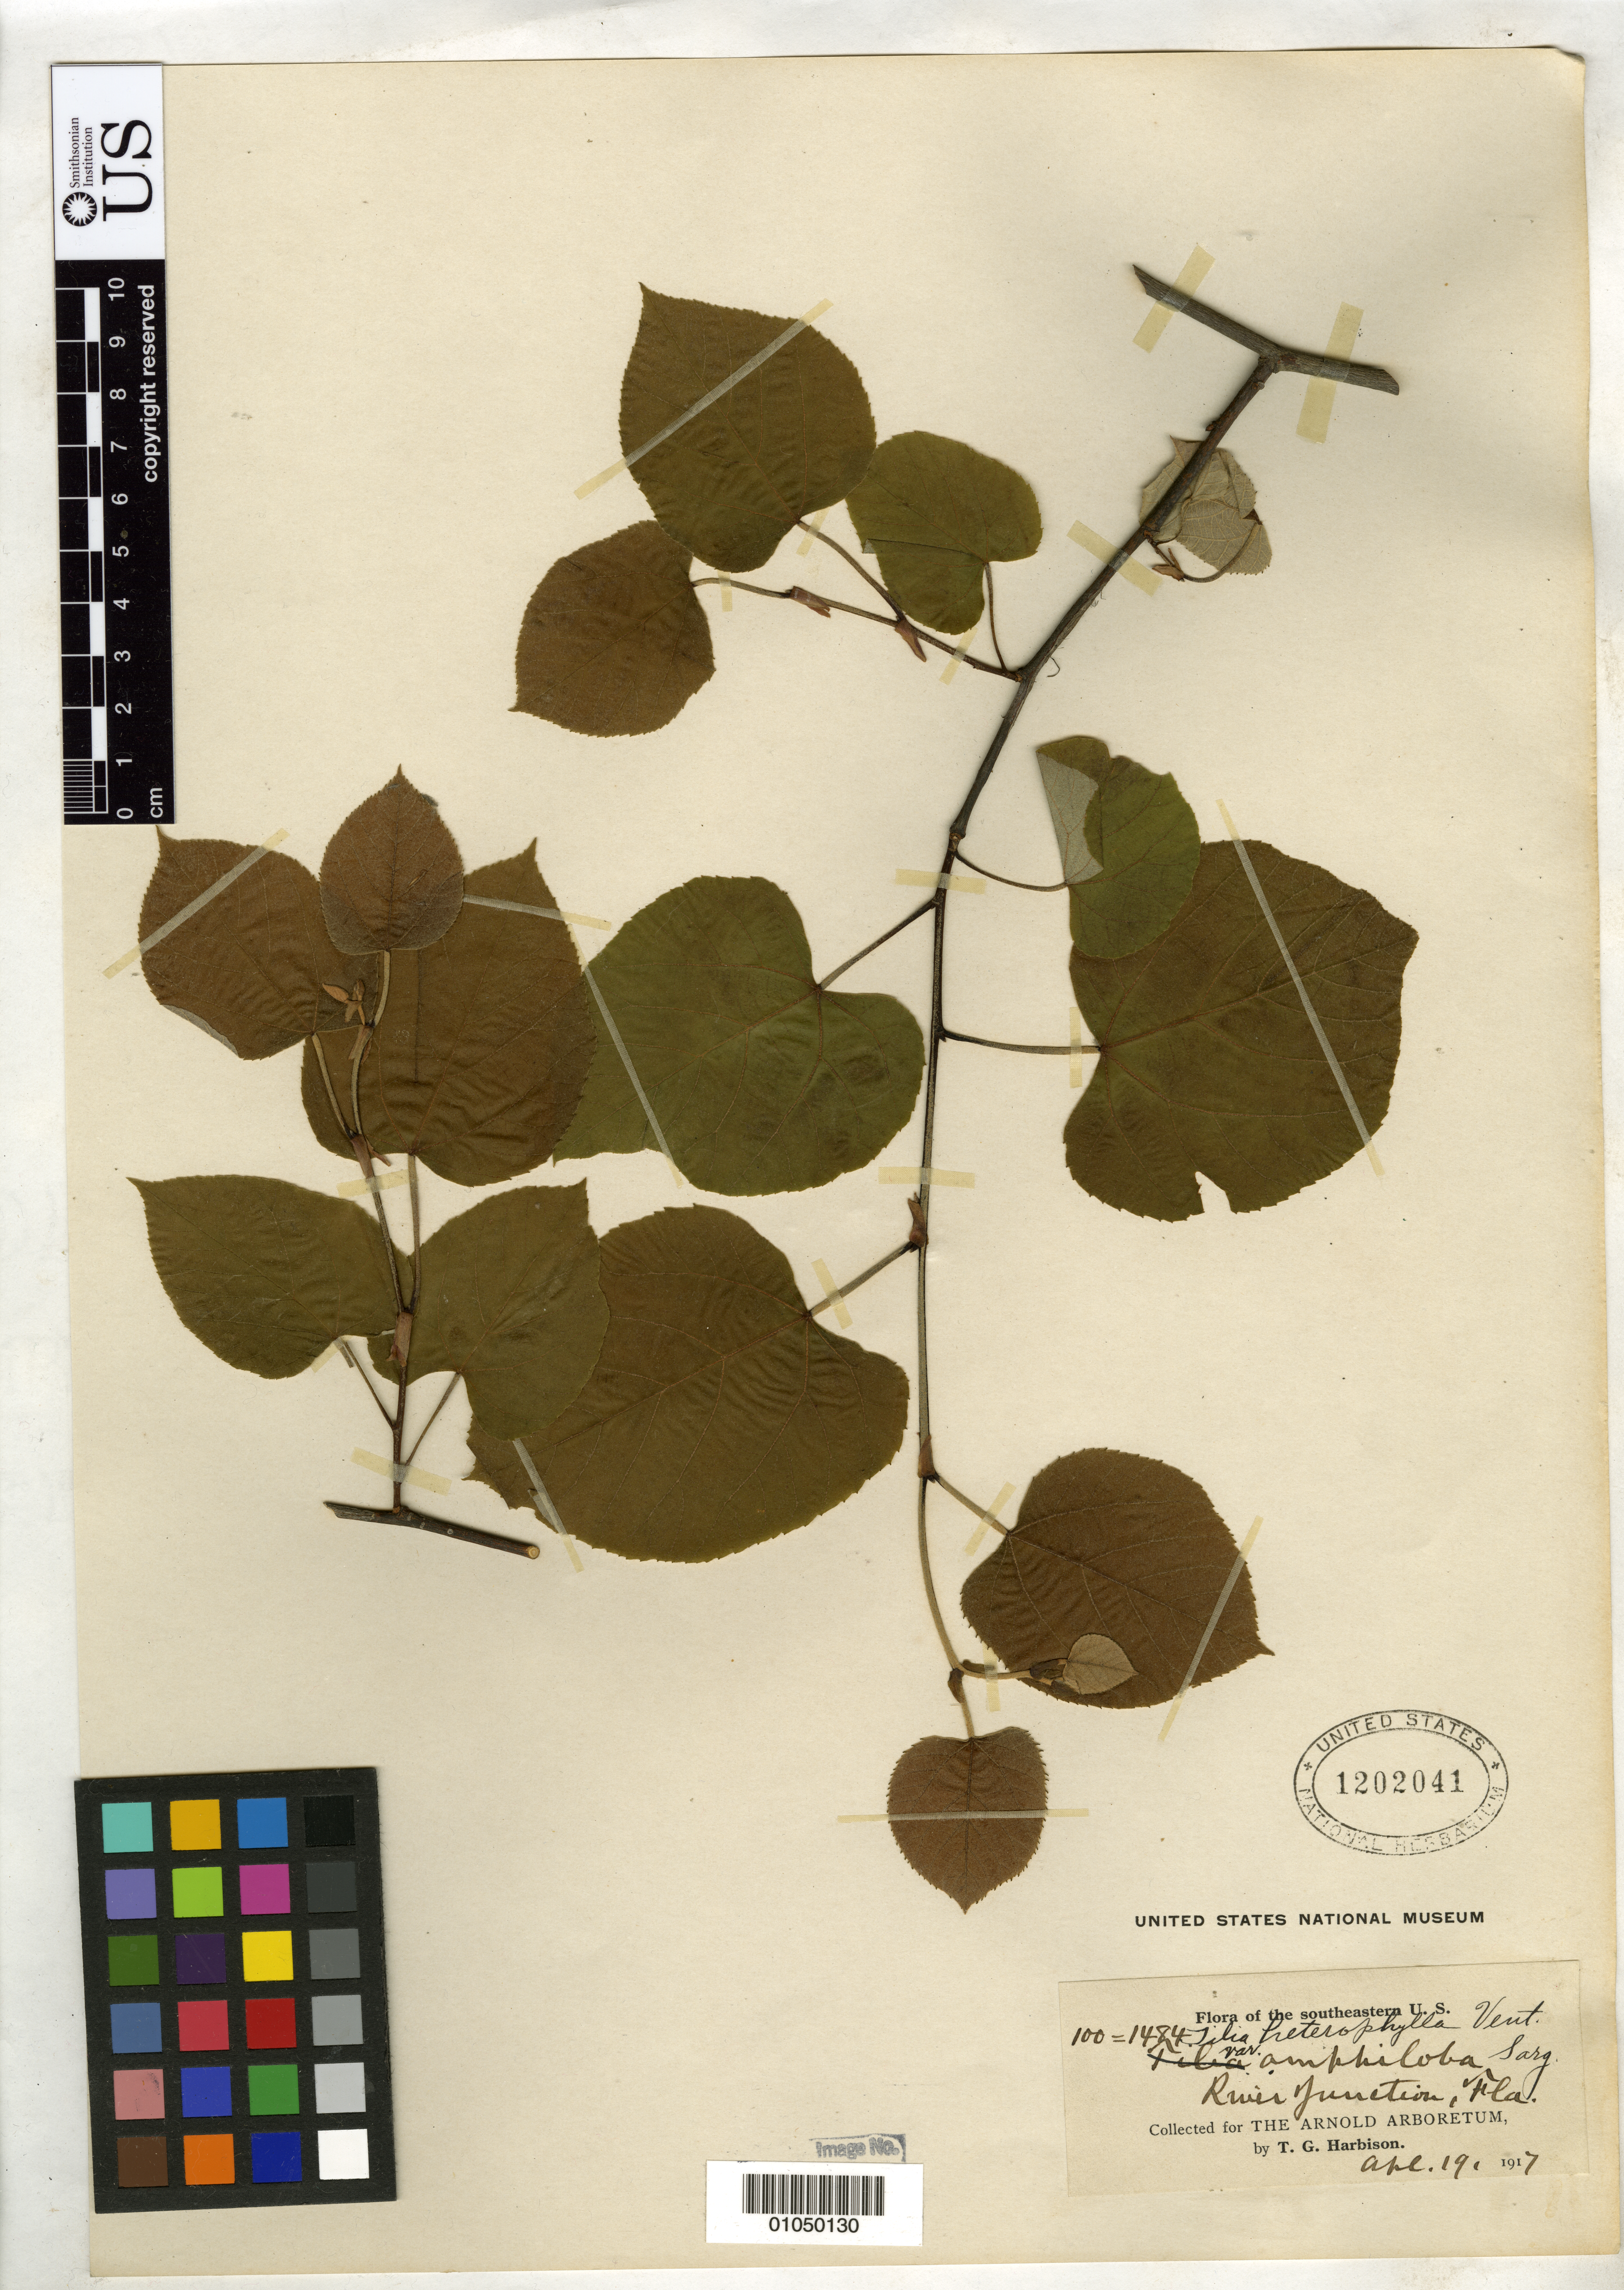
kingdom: Plantae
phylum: Tracheophyta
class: Magnoliopsida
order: Malvales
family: Malvaceae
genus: Tilia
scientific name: Tilia heterophylla var. amphiloba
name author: Sarg.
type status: Possible Type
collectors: T. Harbison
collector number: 100 = 1484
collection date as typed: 19 Apr 1917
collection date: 1917-04-19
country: United States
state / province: Florida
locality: River Junction.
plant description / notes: Protologue ambiguously cites type "April 19 and June 25, 1917 (no. 1484 type)".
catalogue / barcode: US 1202041